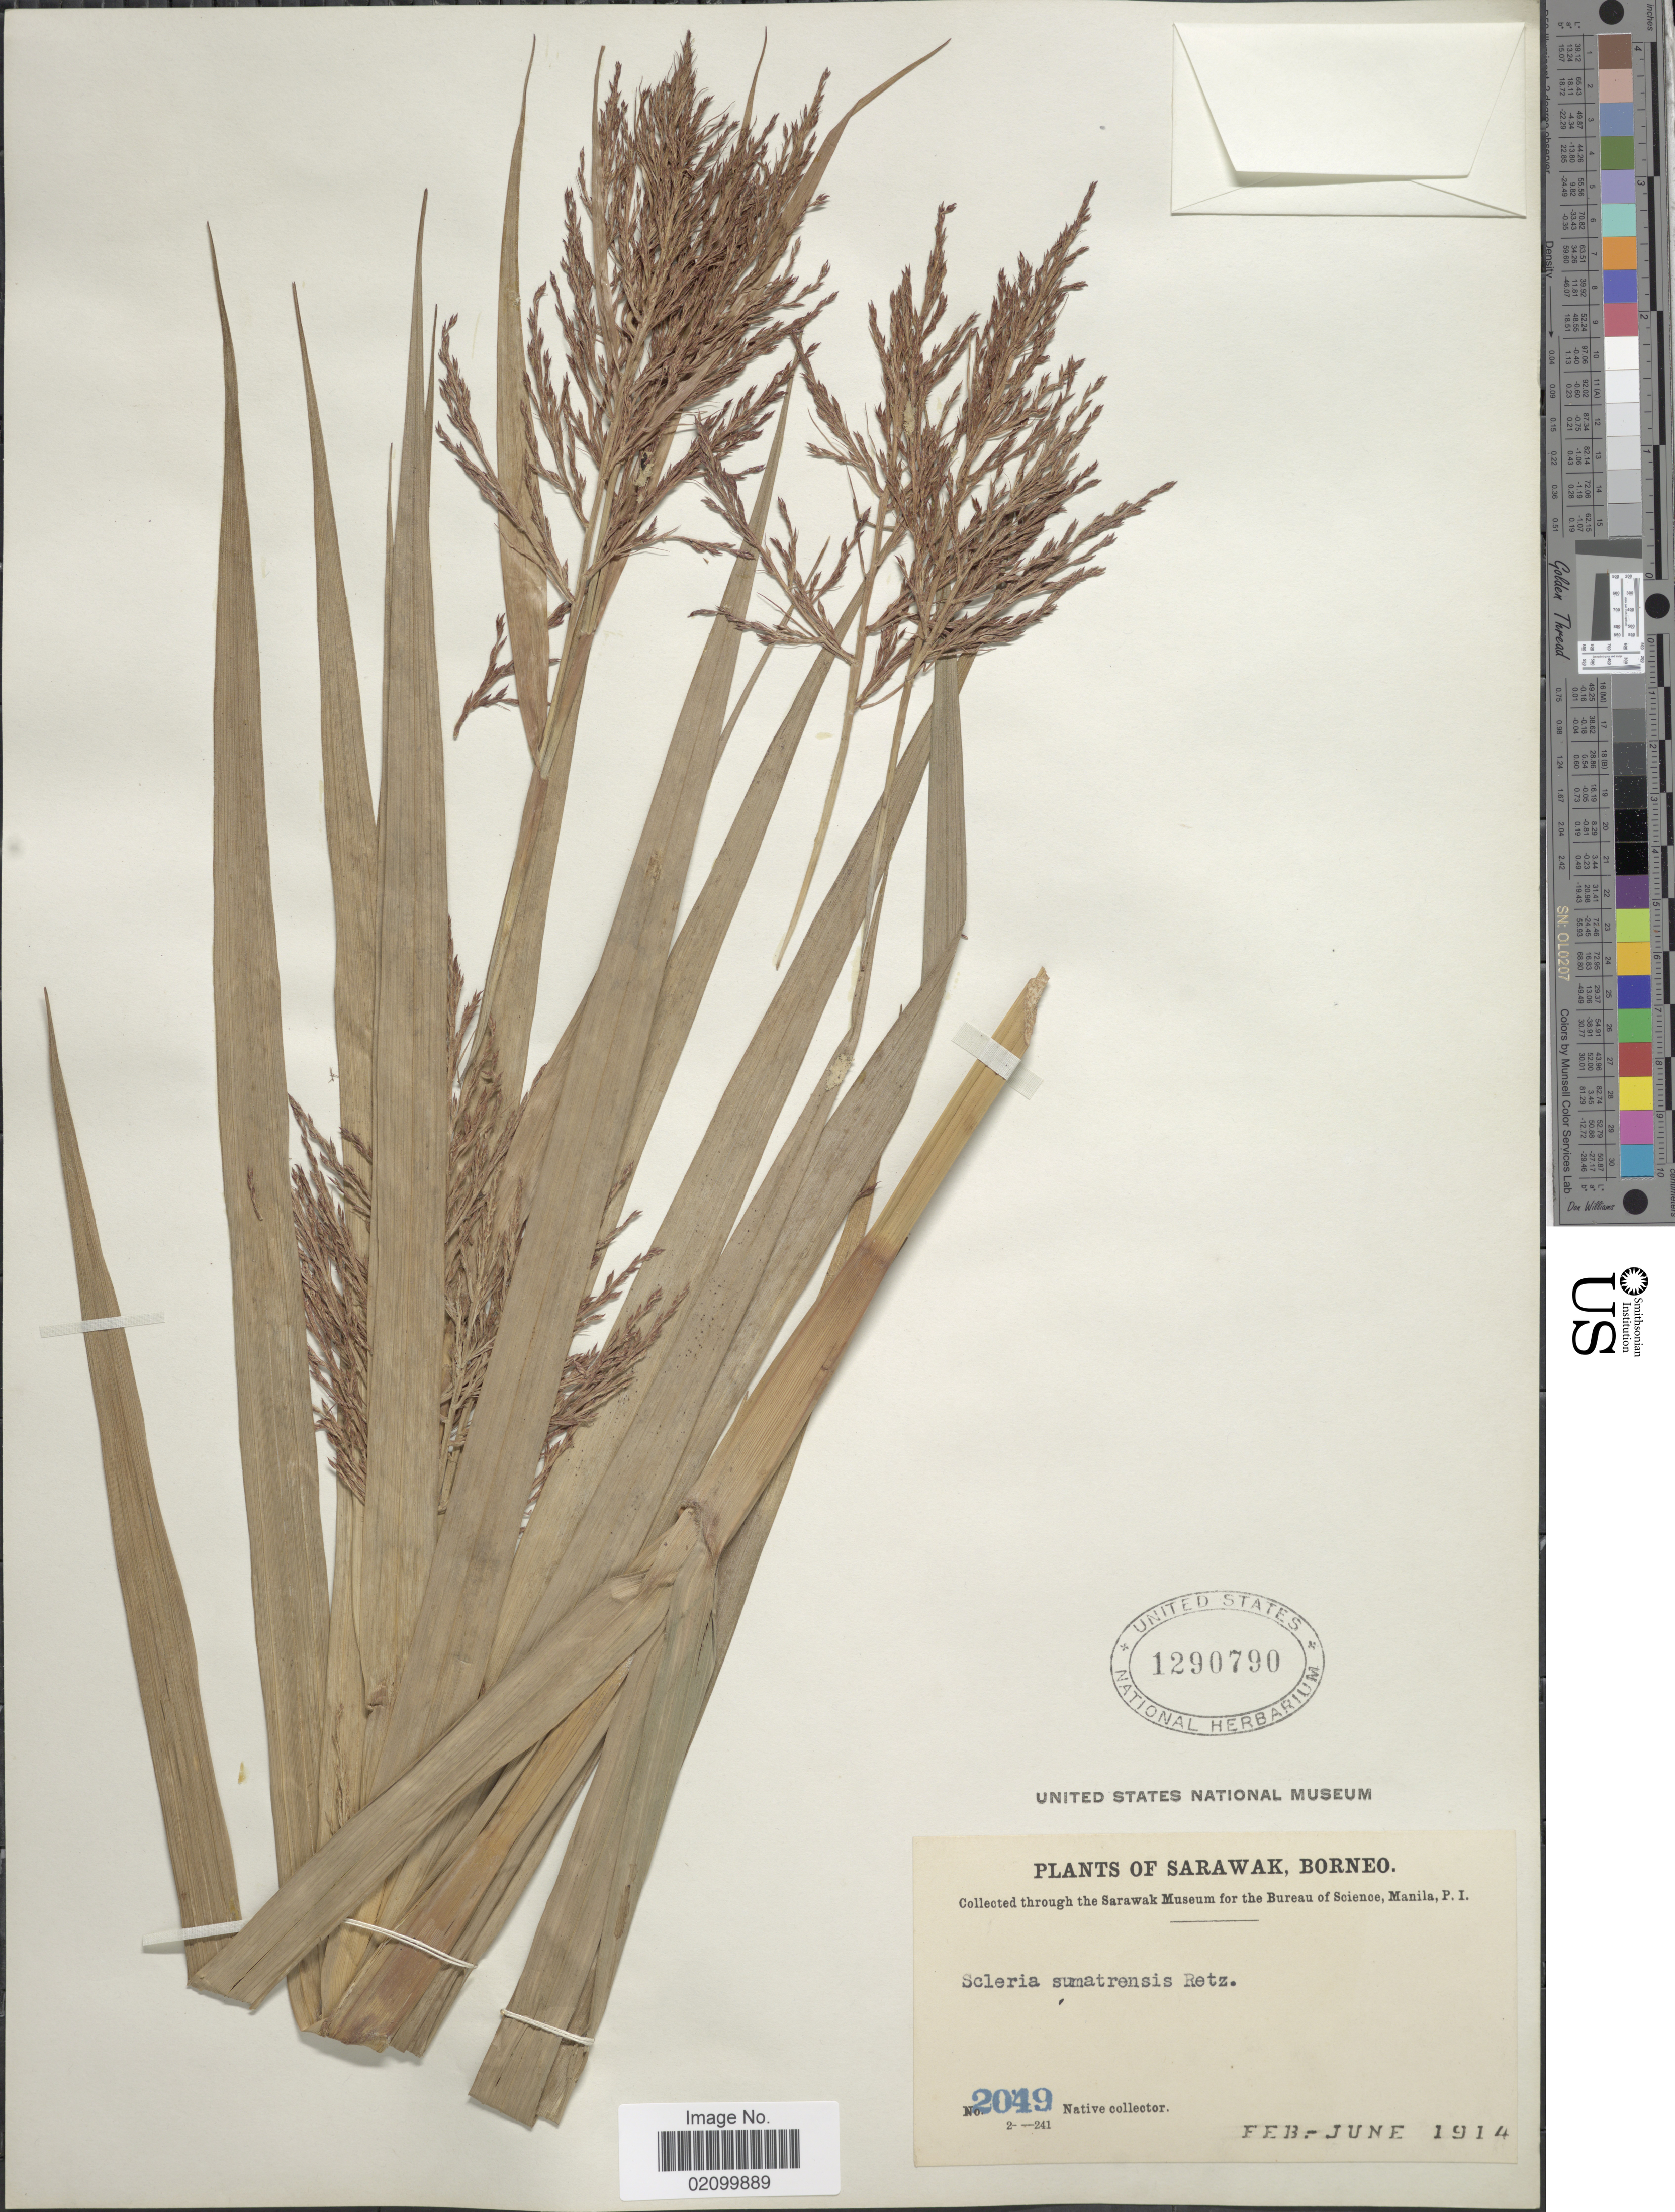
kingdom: Plantae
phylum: Tracheophyta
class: Liliopsida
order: Poales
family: Cyperaceae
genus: Scleria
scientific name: Scleria sumatrensis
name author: Retz.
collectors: Native collector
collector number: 2049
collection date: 1914-02/1914-06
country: Malaysia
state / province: Sarawak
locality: Borneo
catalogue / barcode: US 1290790